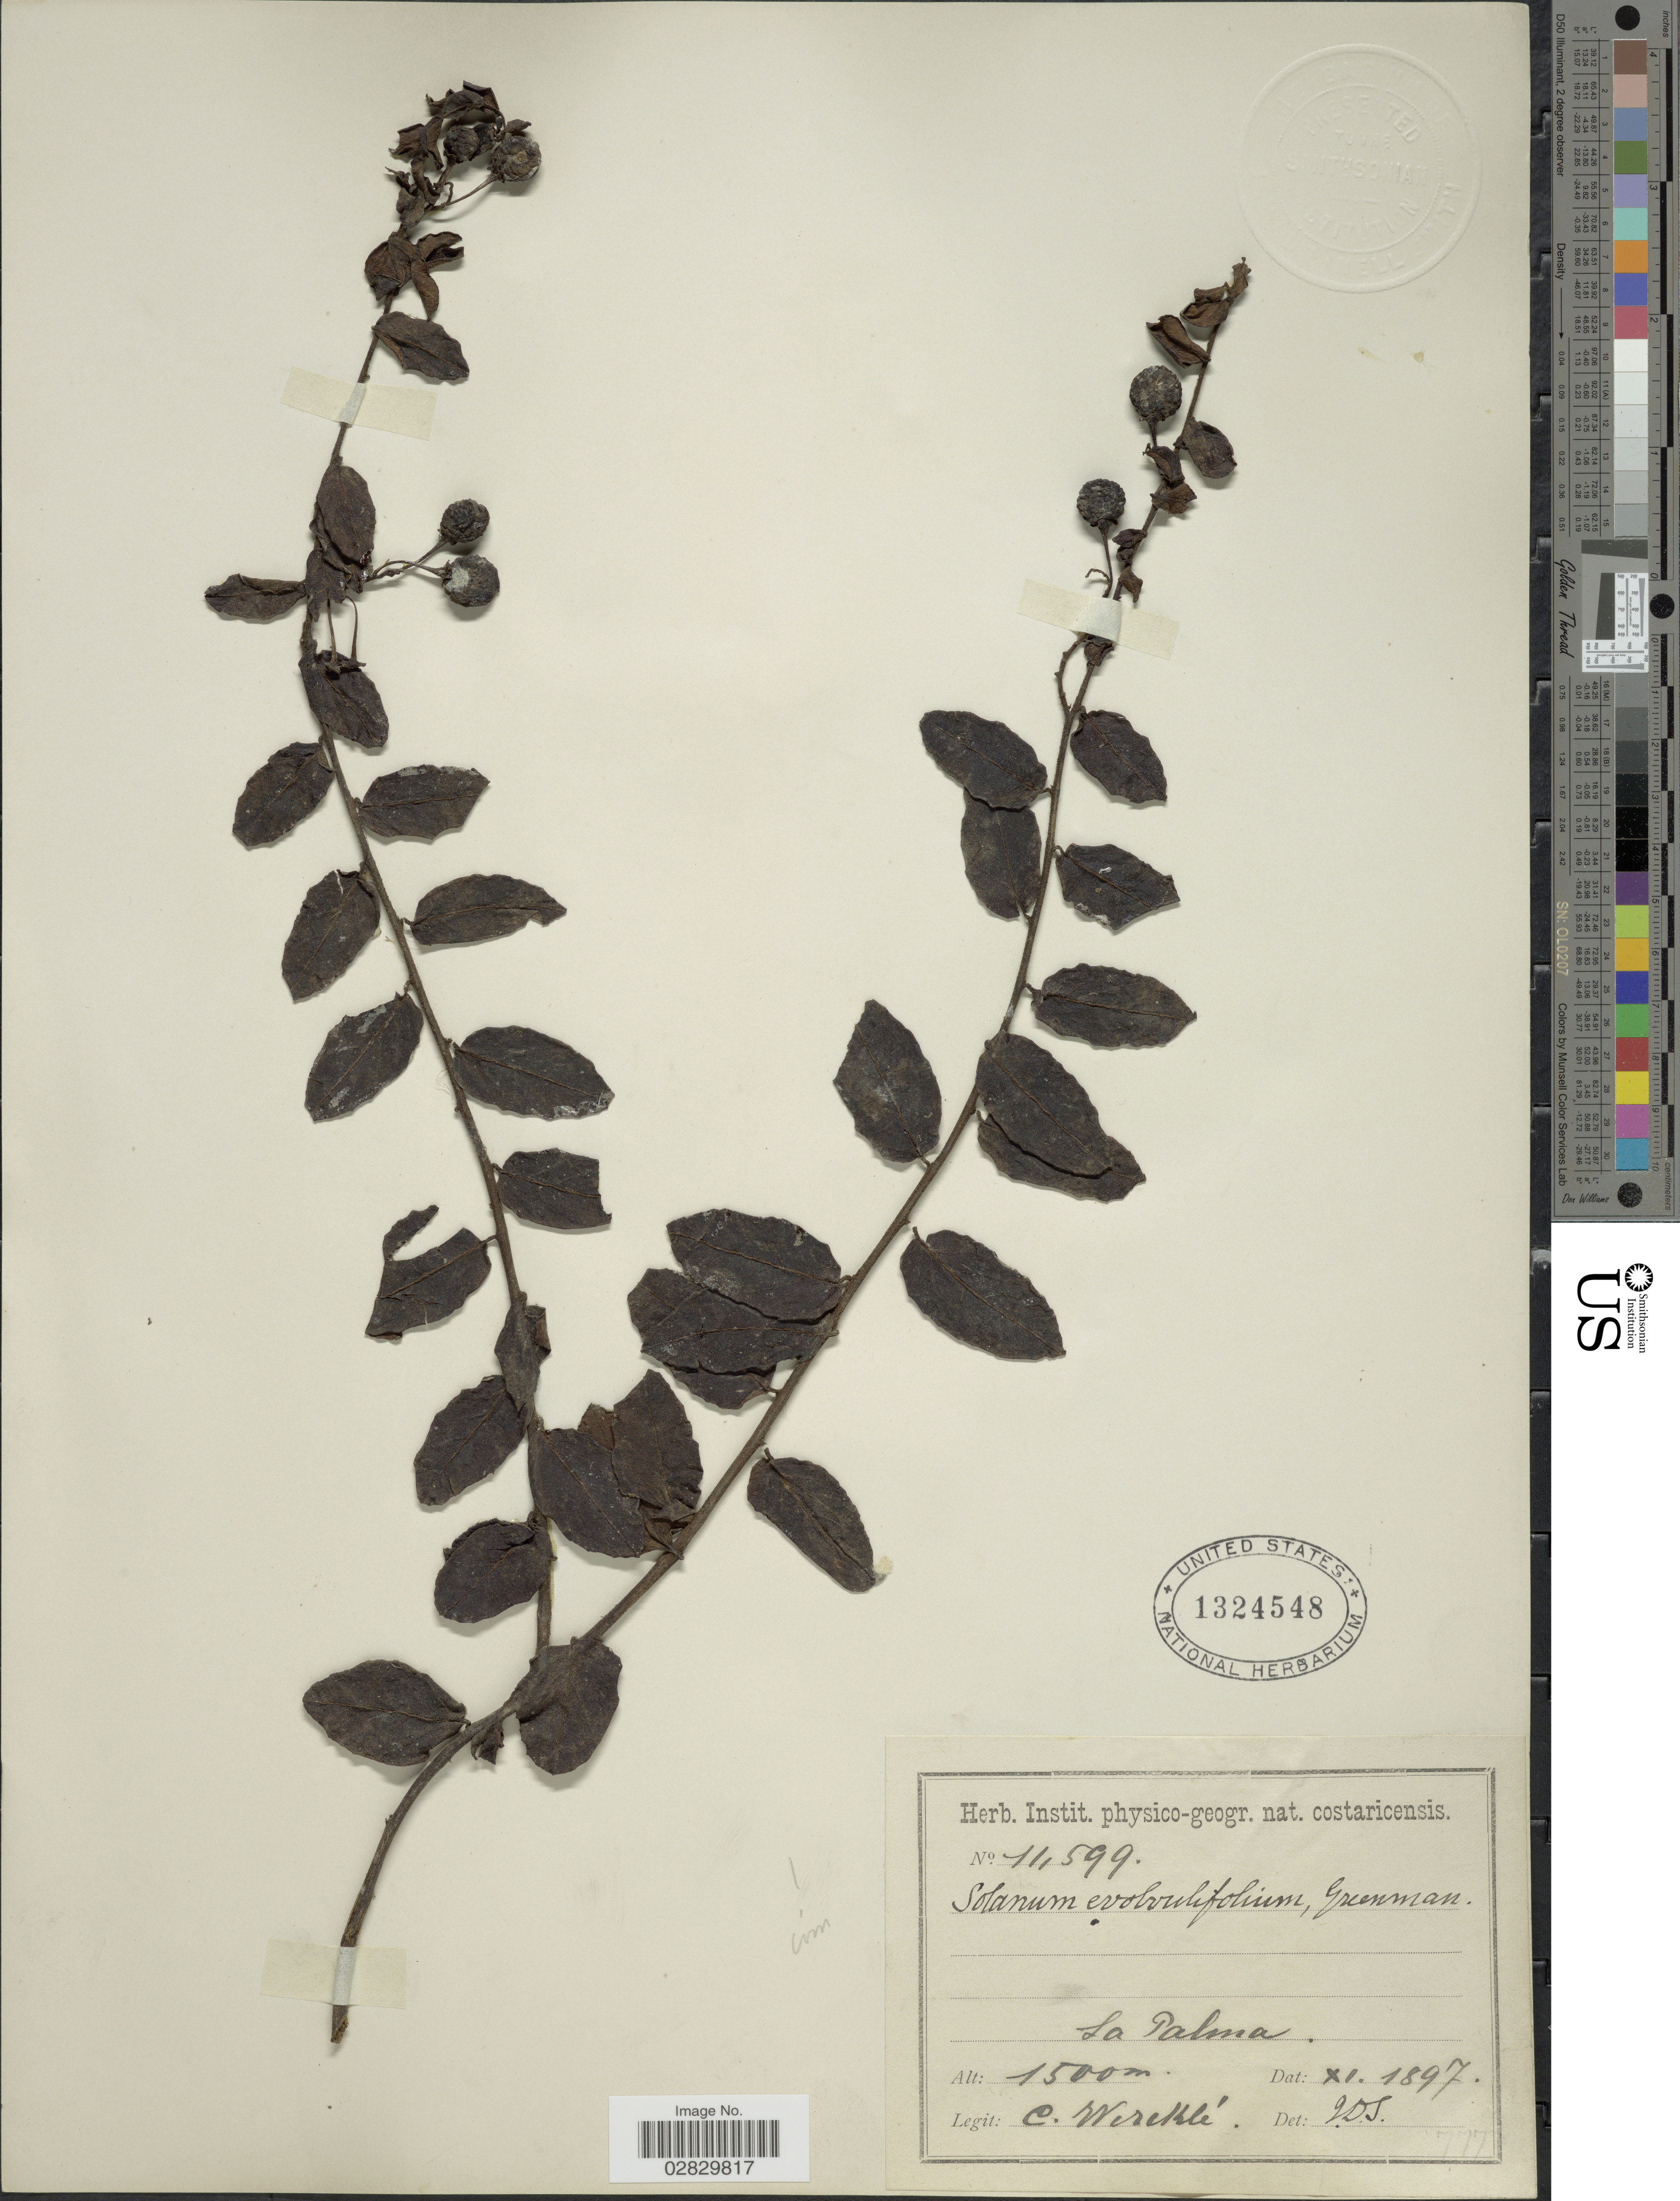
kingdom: Plantae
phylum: Tracheophyta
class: Magnoliopsida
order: Solanales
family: Solanaceae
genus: Solanum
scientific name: Solanum evolvulifolium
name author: Greenm. ex Donn. Sm.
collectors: C. Wercklé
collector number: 11599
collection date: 1897-11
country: Costa Rica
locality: La Palma.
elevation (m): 1500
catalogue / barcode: US 1324548